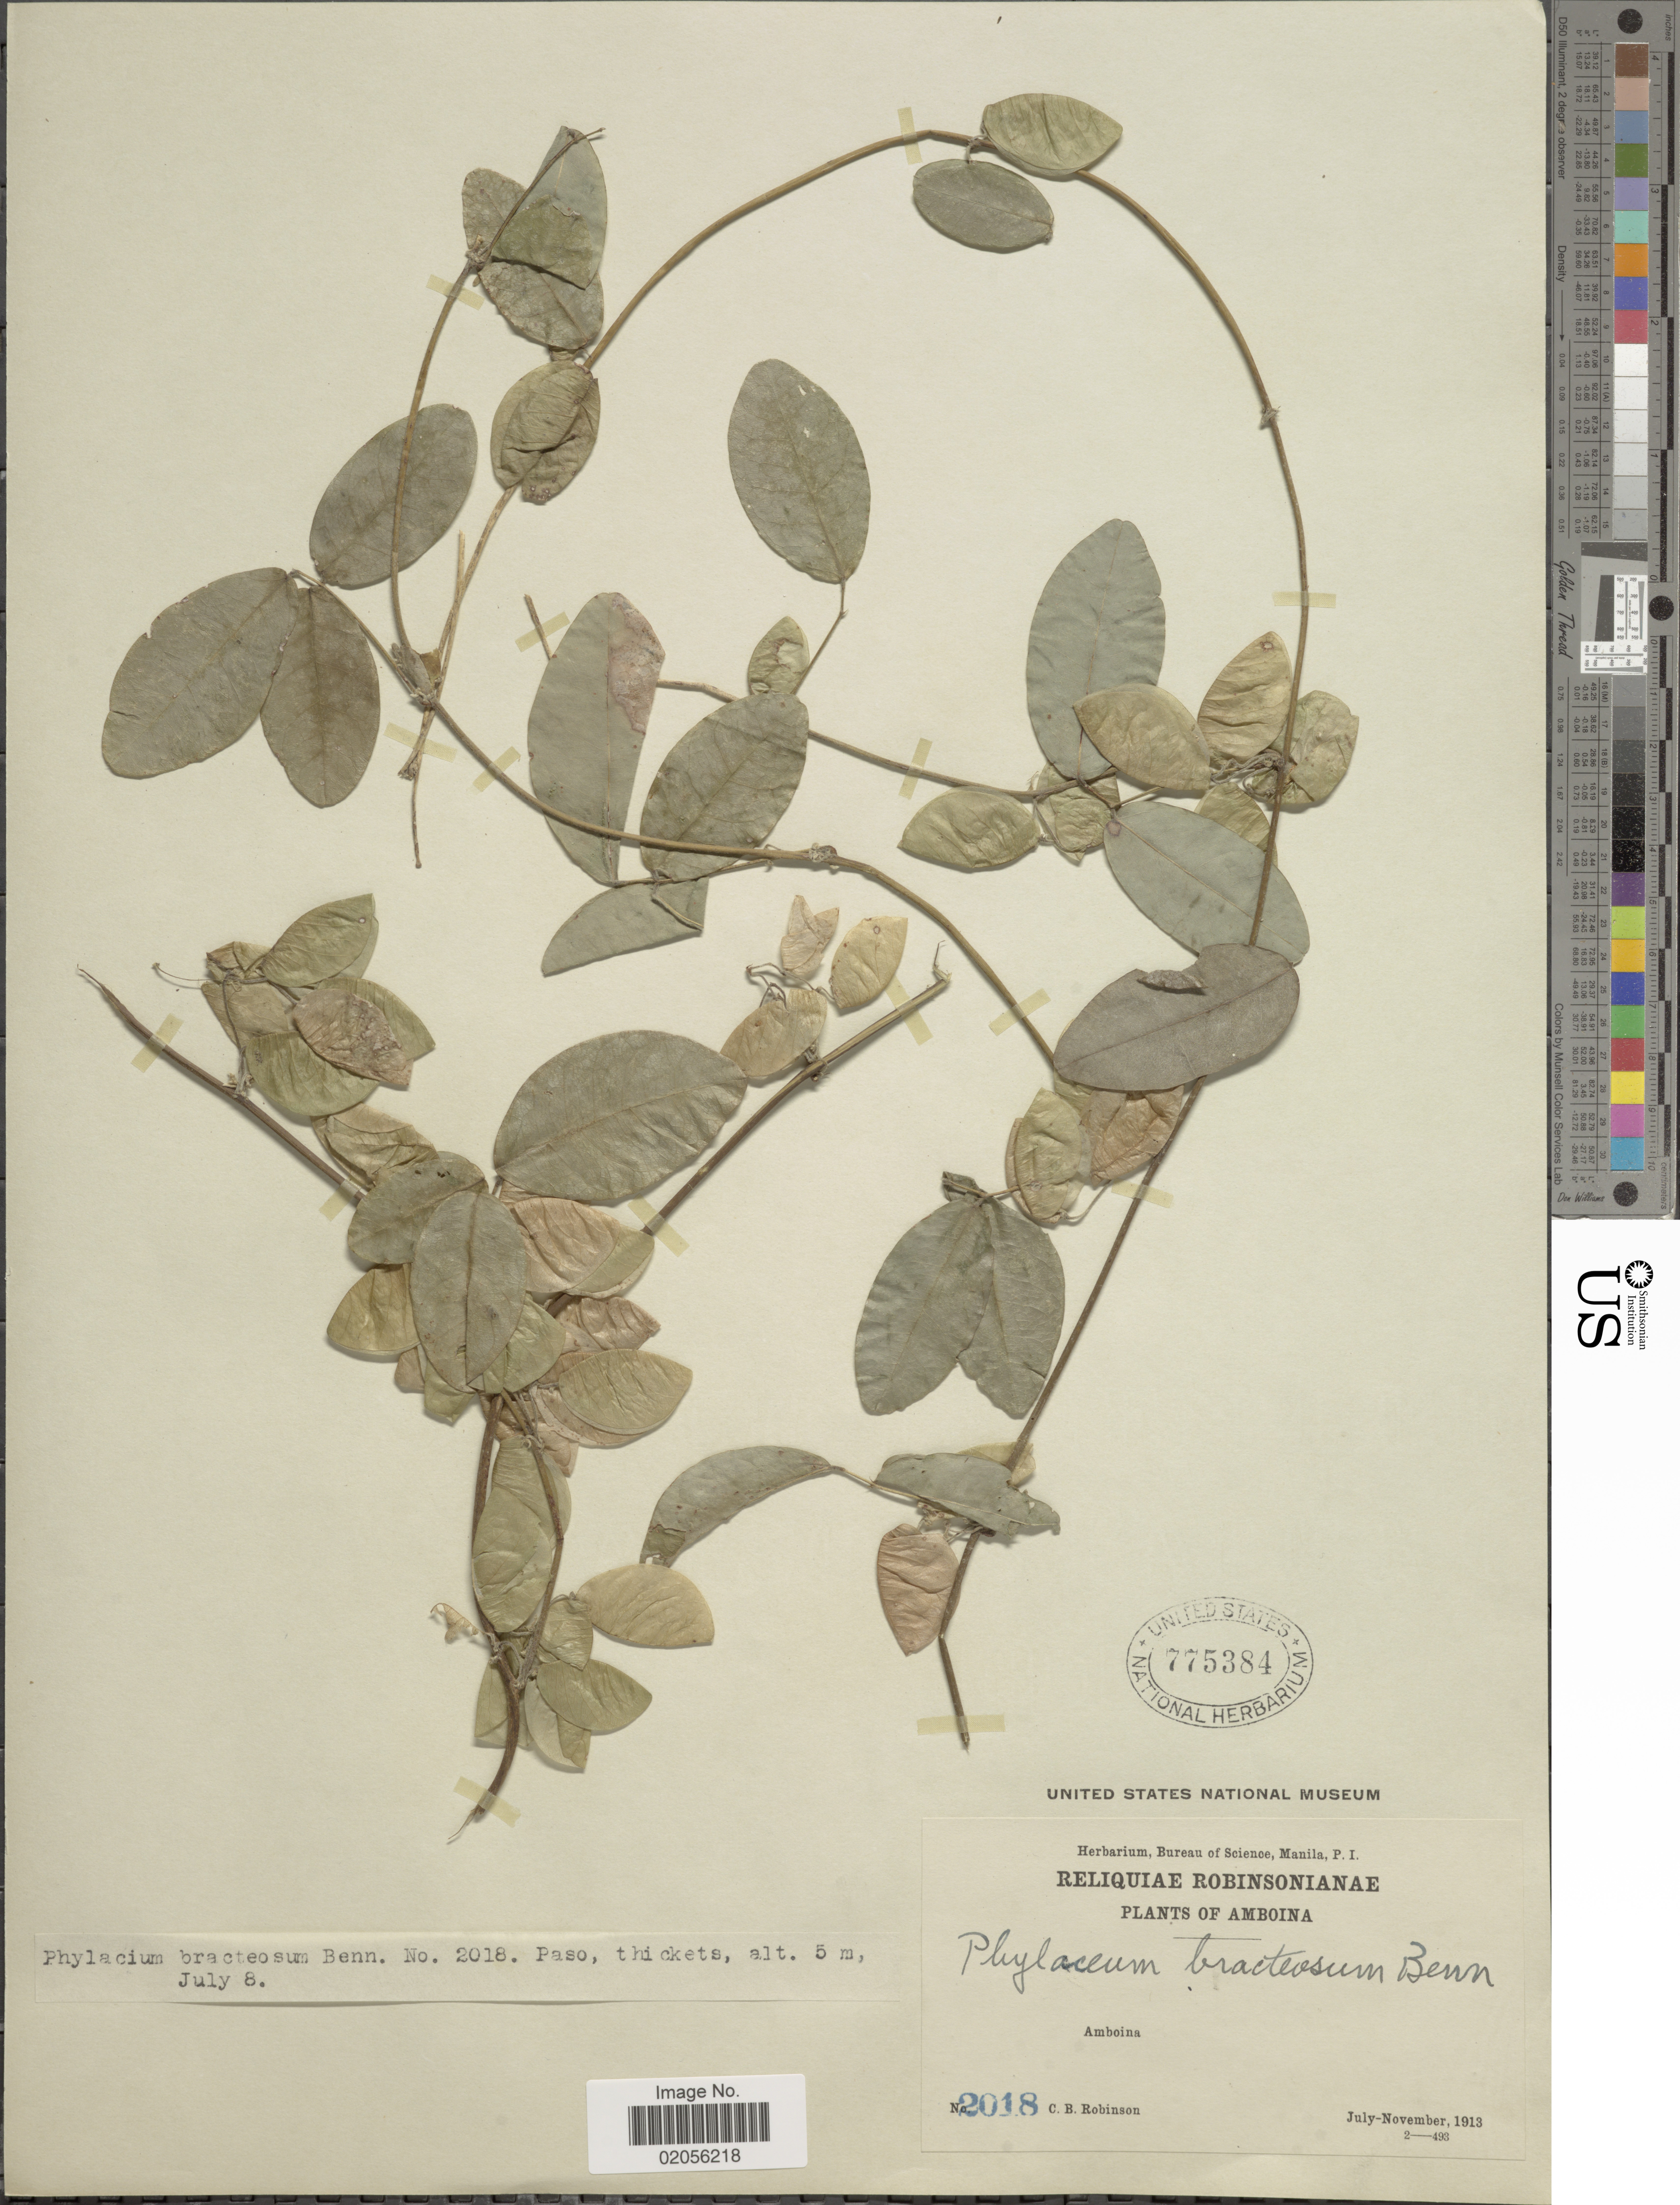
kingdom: Plantae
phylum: Tracheophyta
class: Magnoliopsida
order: Fabales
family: Fabaceae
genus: Phylacium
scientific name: Phylacium sp.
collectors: C. Robinson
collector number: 2018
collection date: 1913-07-08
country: Indonesia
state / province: Maluku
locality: Amboina. Paso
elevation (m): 5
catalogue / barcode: US 775384